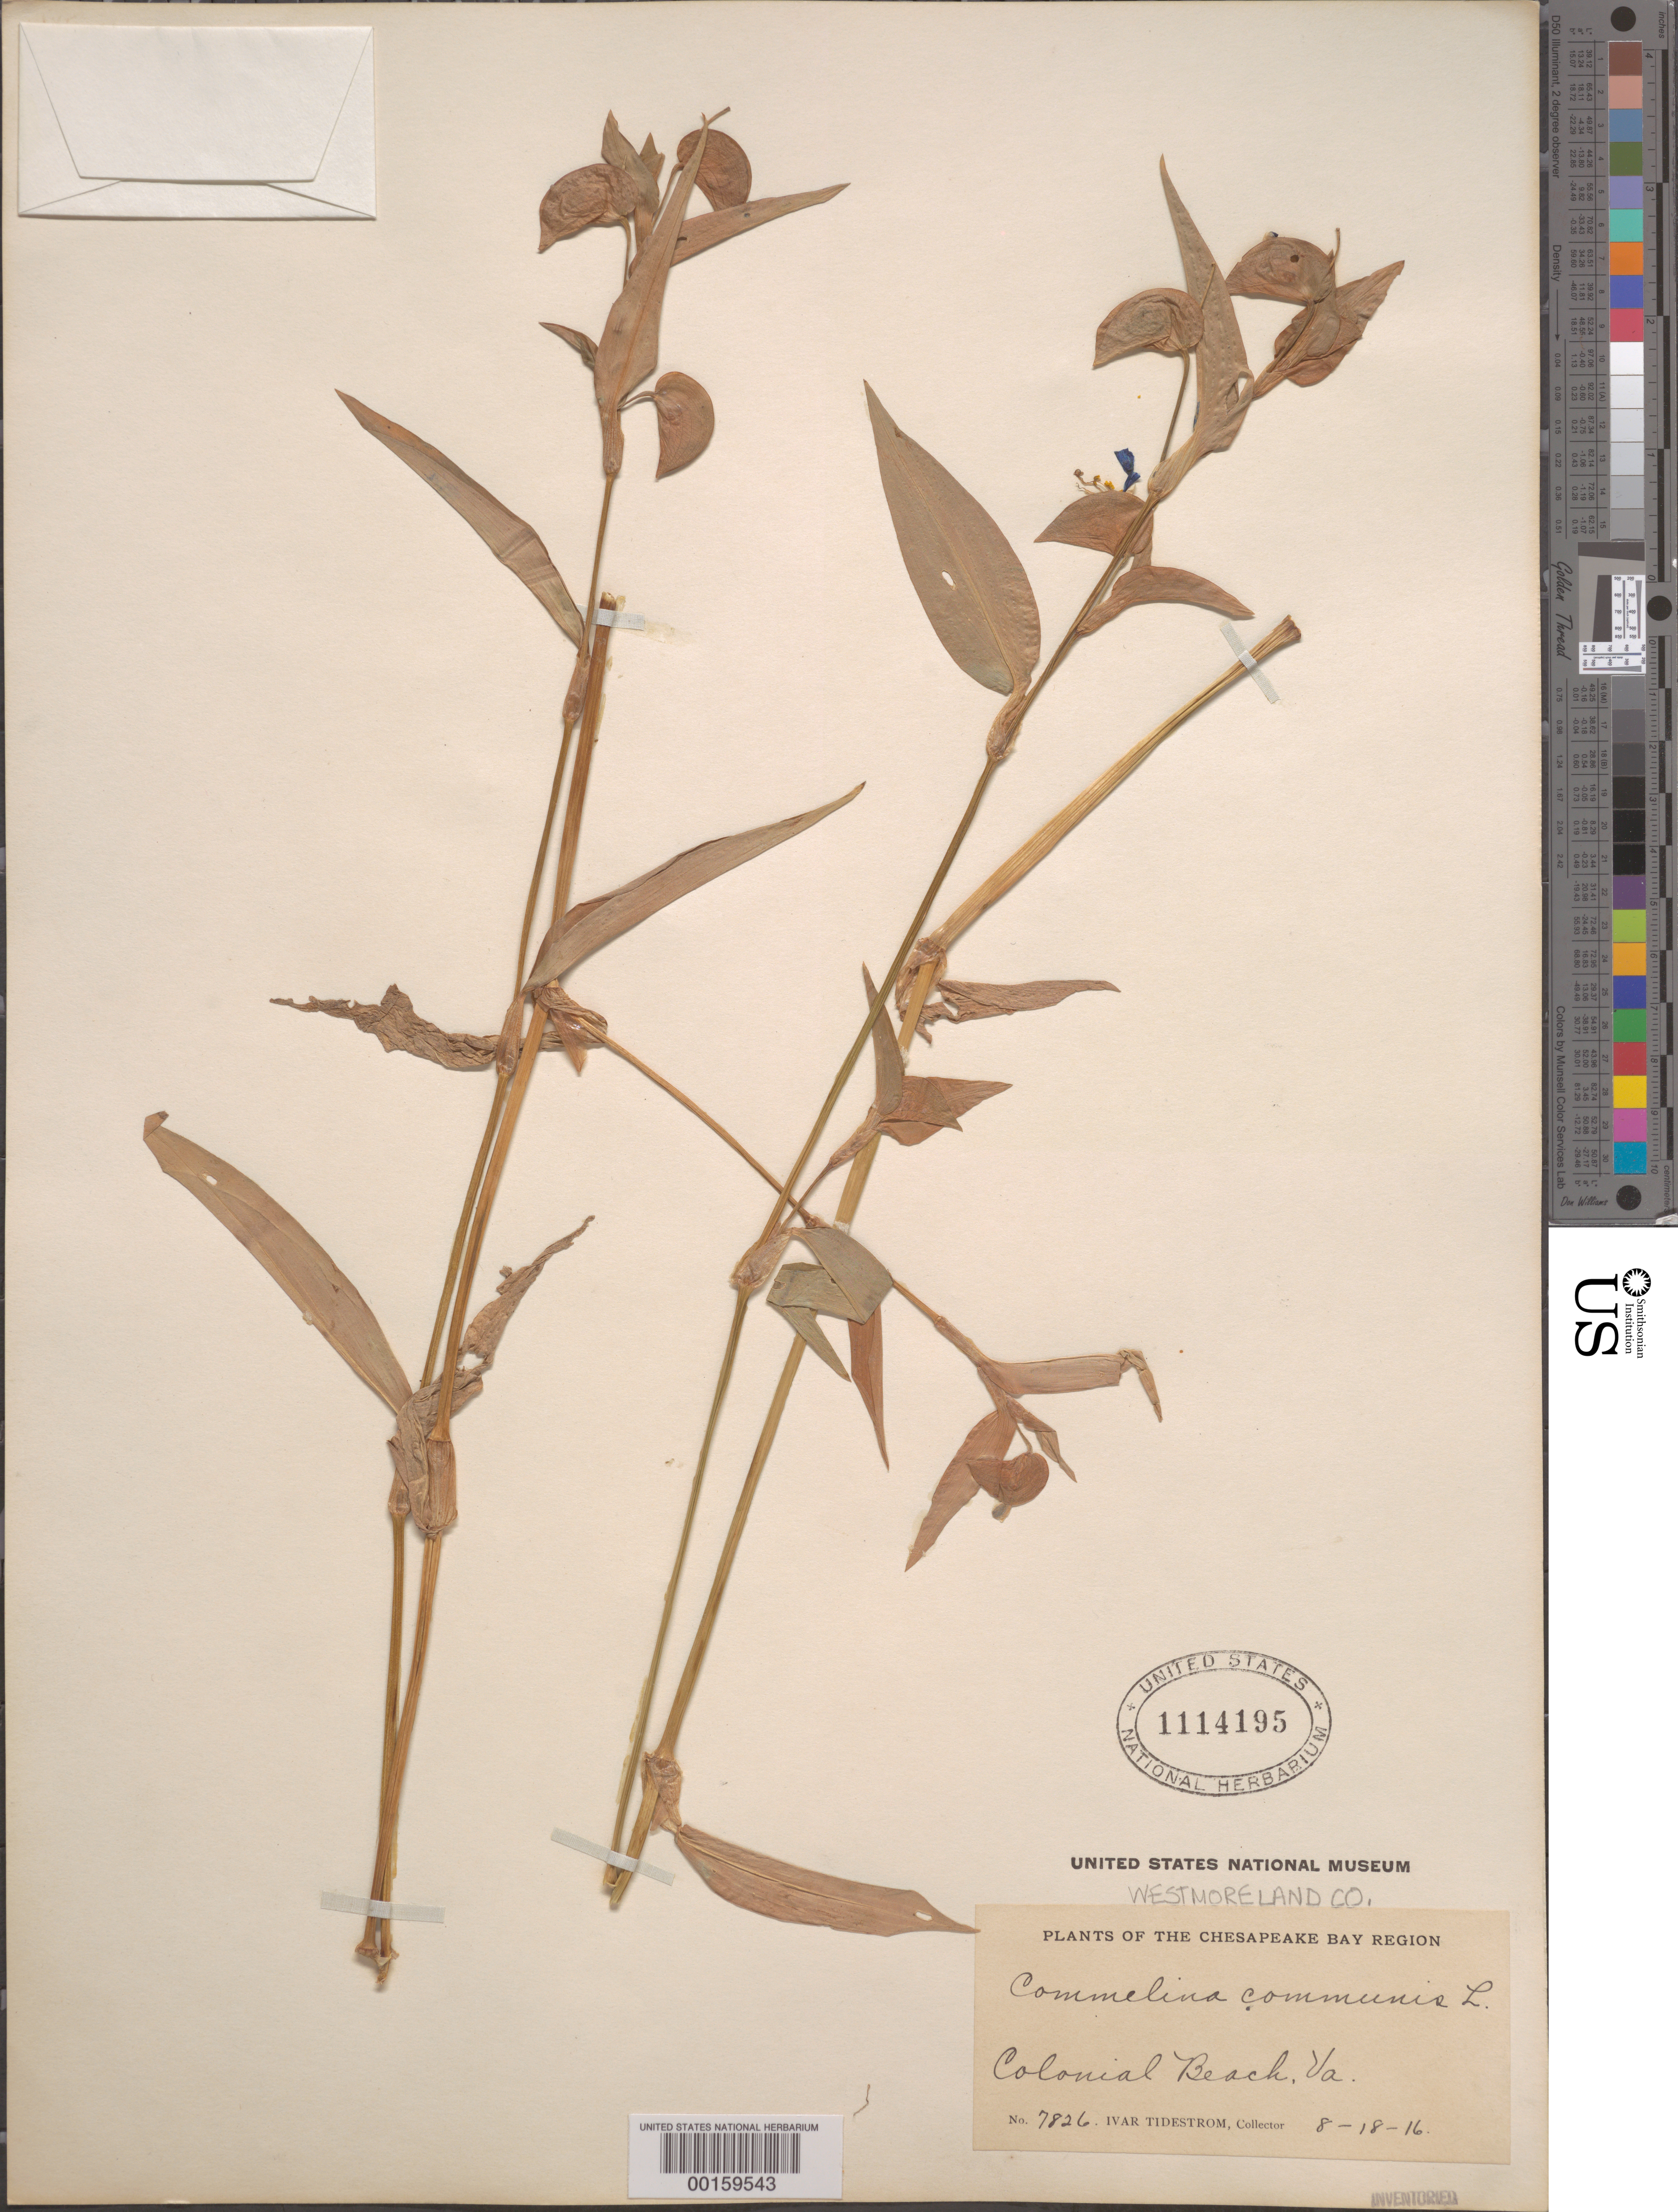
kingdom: Plantae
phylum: Tracheophyta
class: Liliopsida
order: Commelinales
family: Commelinaceae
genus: Commelina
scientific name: Commelina communis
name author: L.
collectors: I. F. Tidestrom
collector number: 7826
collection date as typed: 18 Aug 1916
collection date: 1916-08-18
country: United States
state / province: Virginia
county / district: Westmoreland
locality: Colonial beach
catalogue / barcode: US 1114195